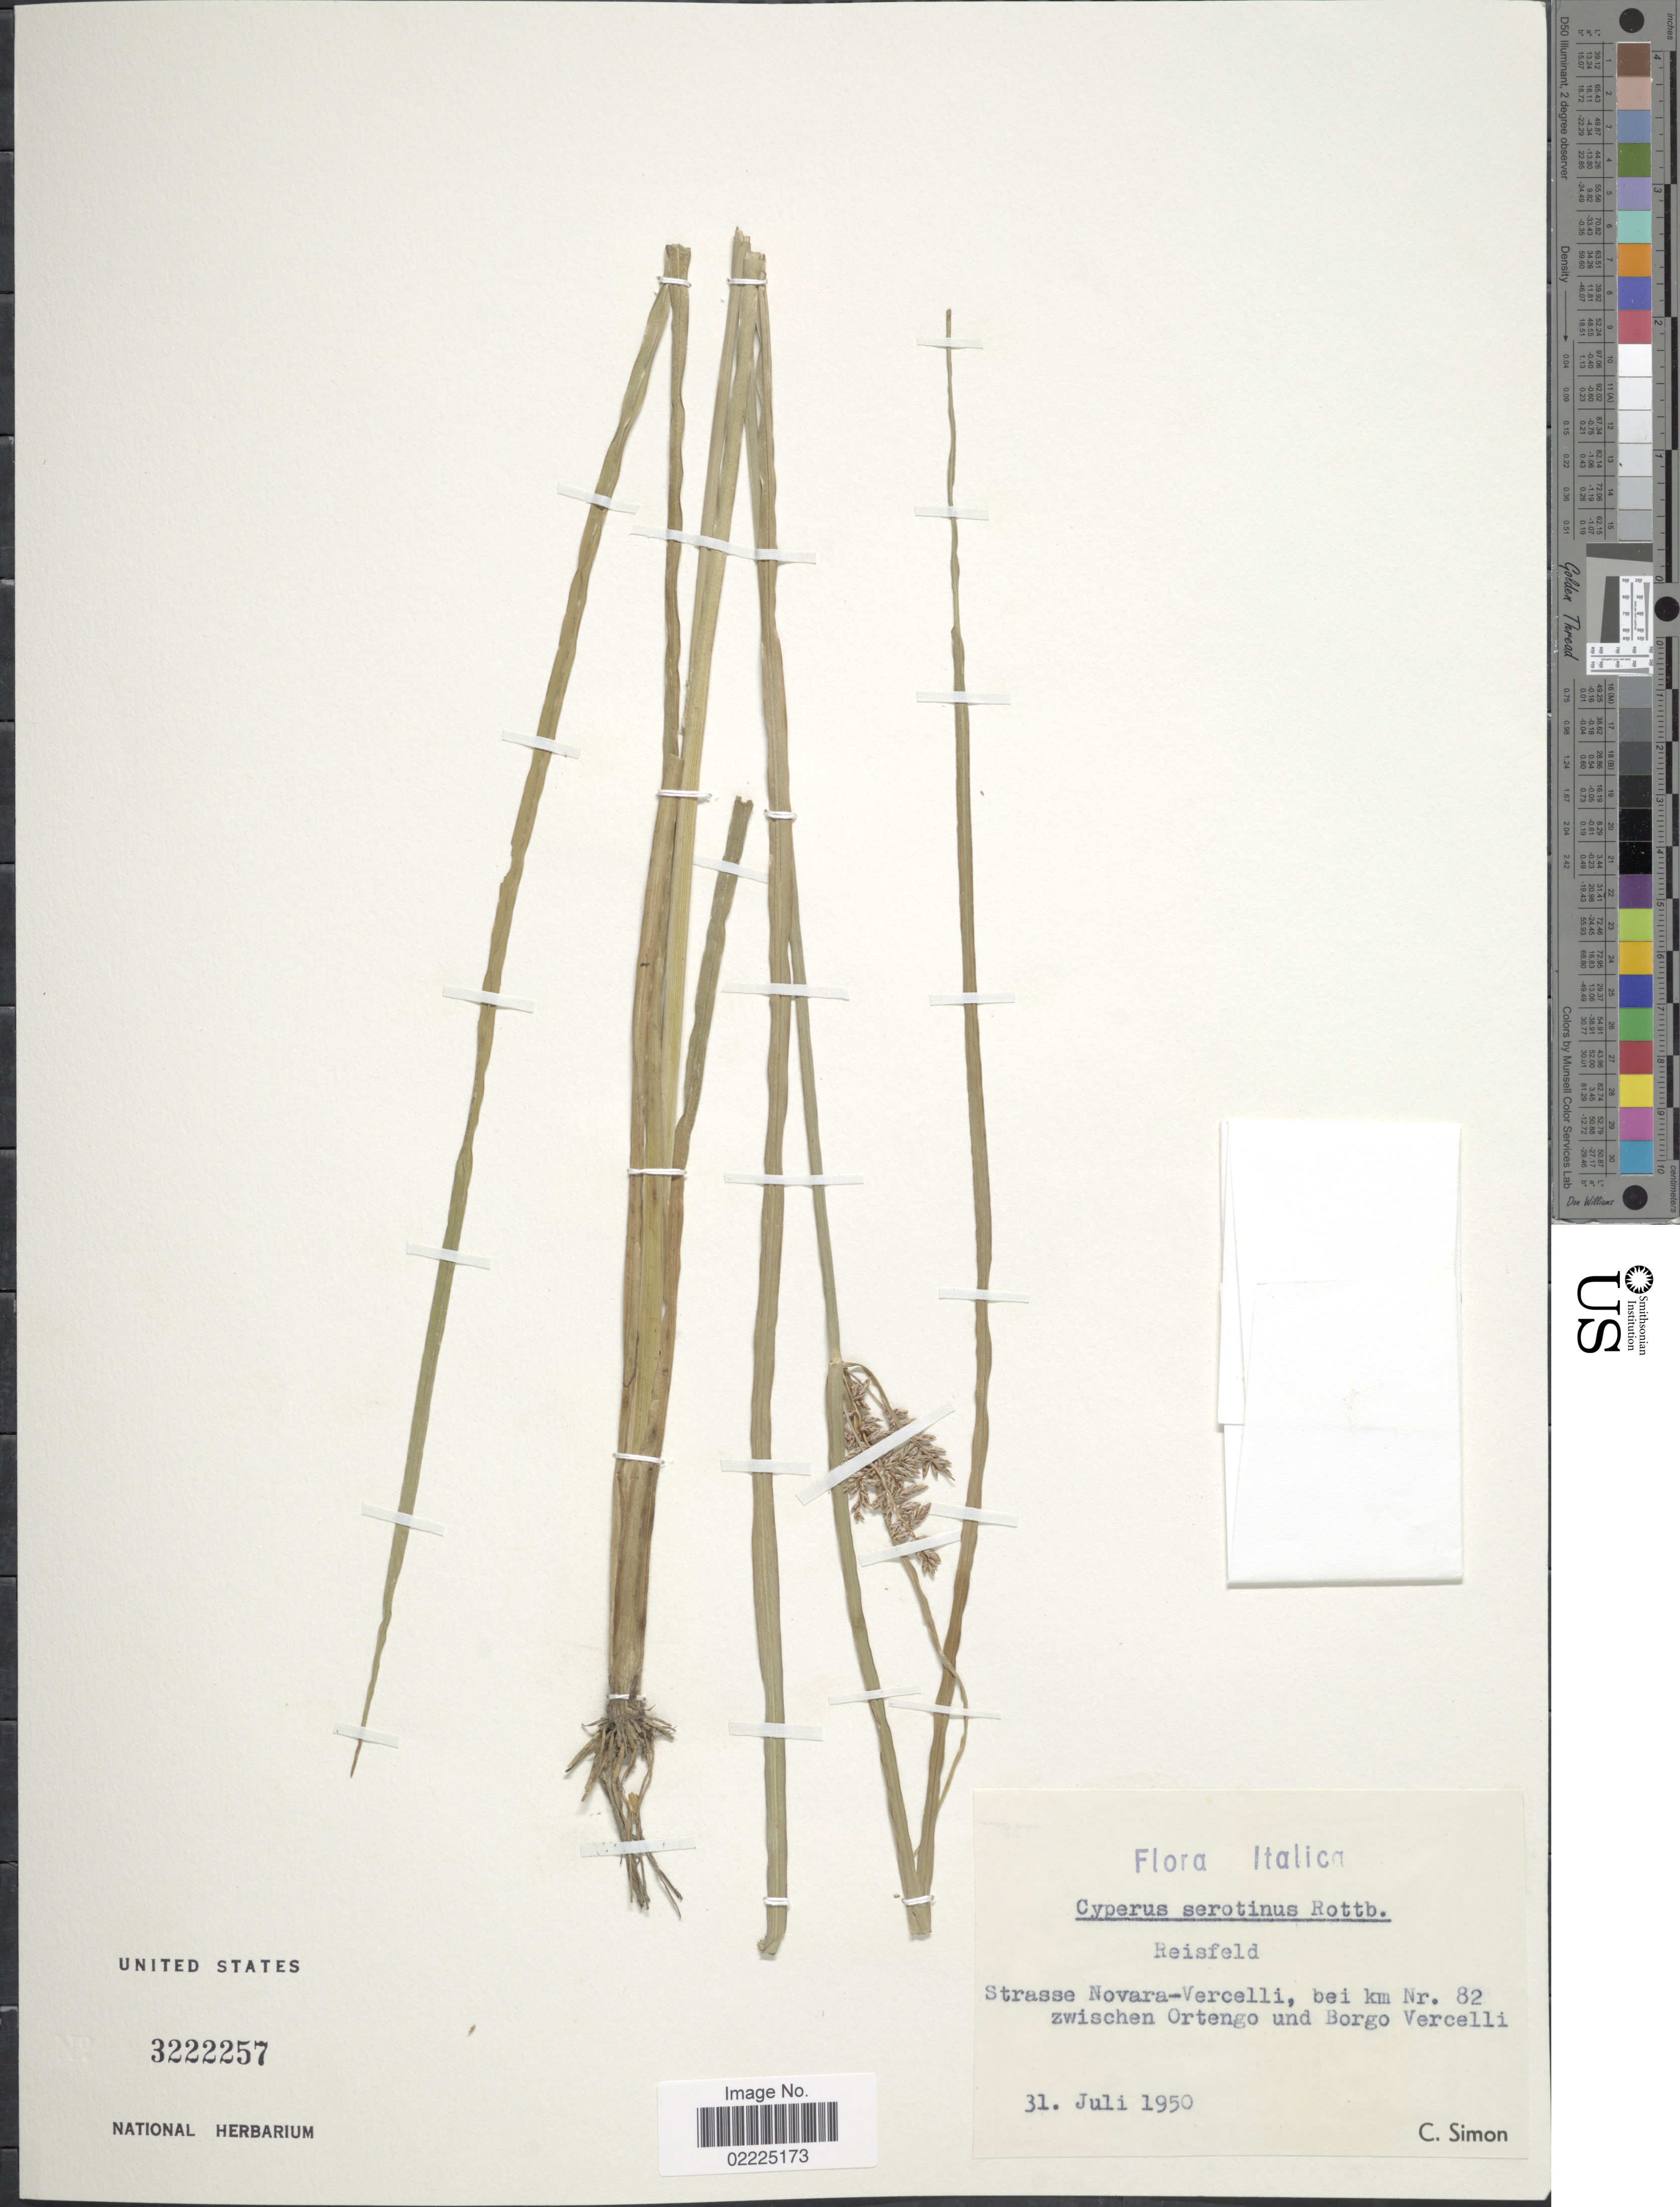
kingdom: Plantae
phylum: Tracheophyta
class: Liliopsida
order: Poales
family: Cyperaceae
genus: Cyperus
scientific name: Cyperus serotinus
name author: Rottb.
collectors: C. Simon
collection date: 1950-07-31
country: Italy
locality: Strasse Novara-Vercelli, bei km Nr. 82 zwischen Ortengo und Borgo Vercelli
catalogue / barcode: US 3222257